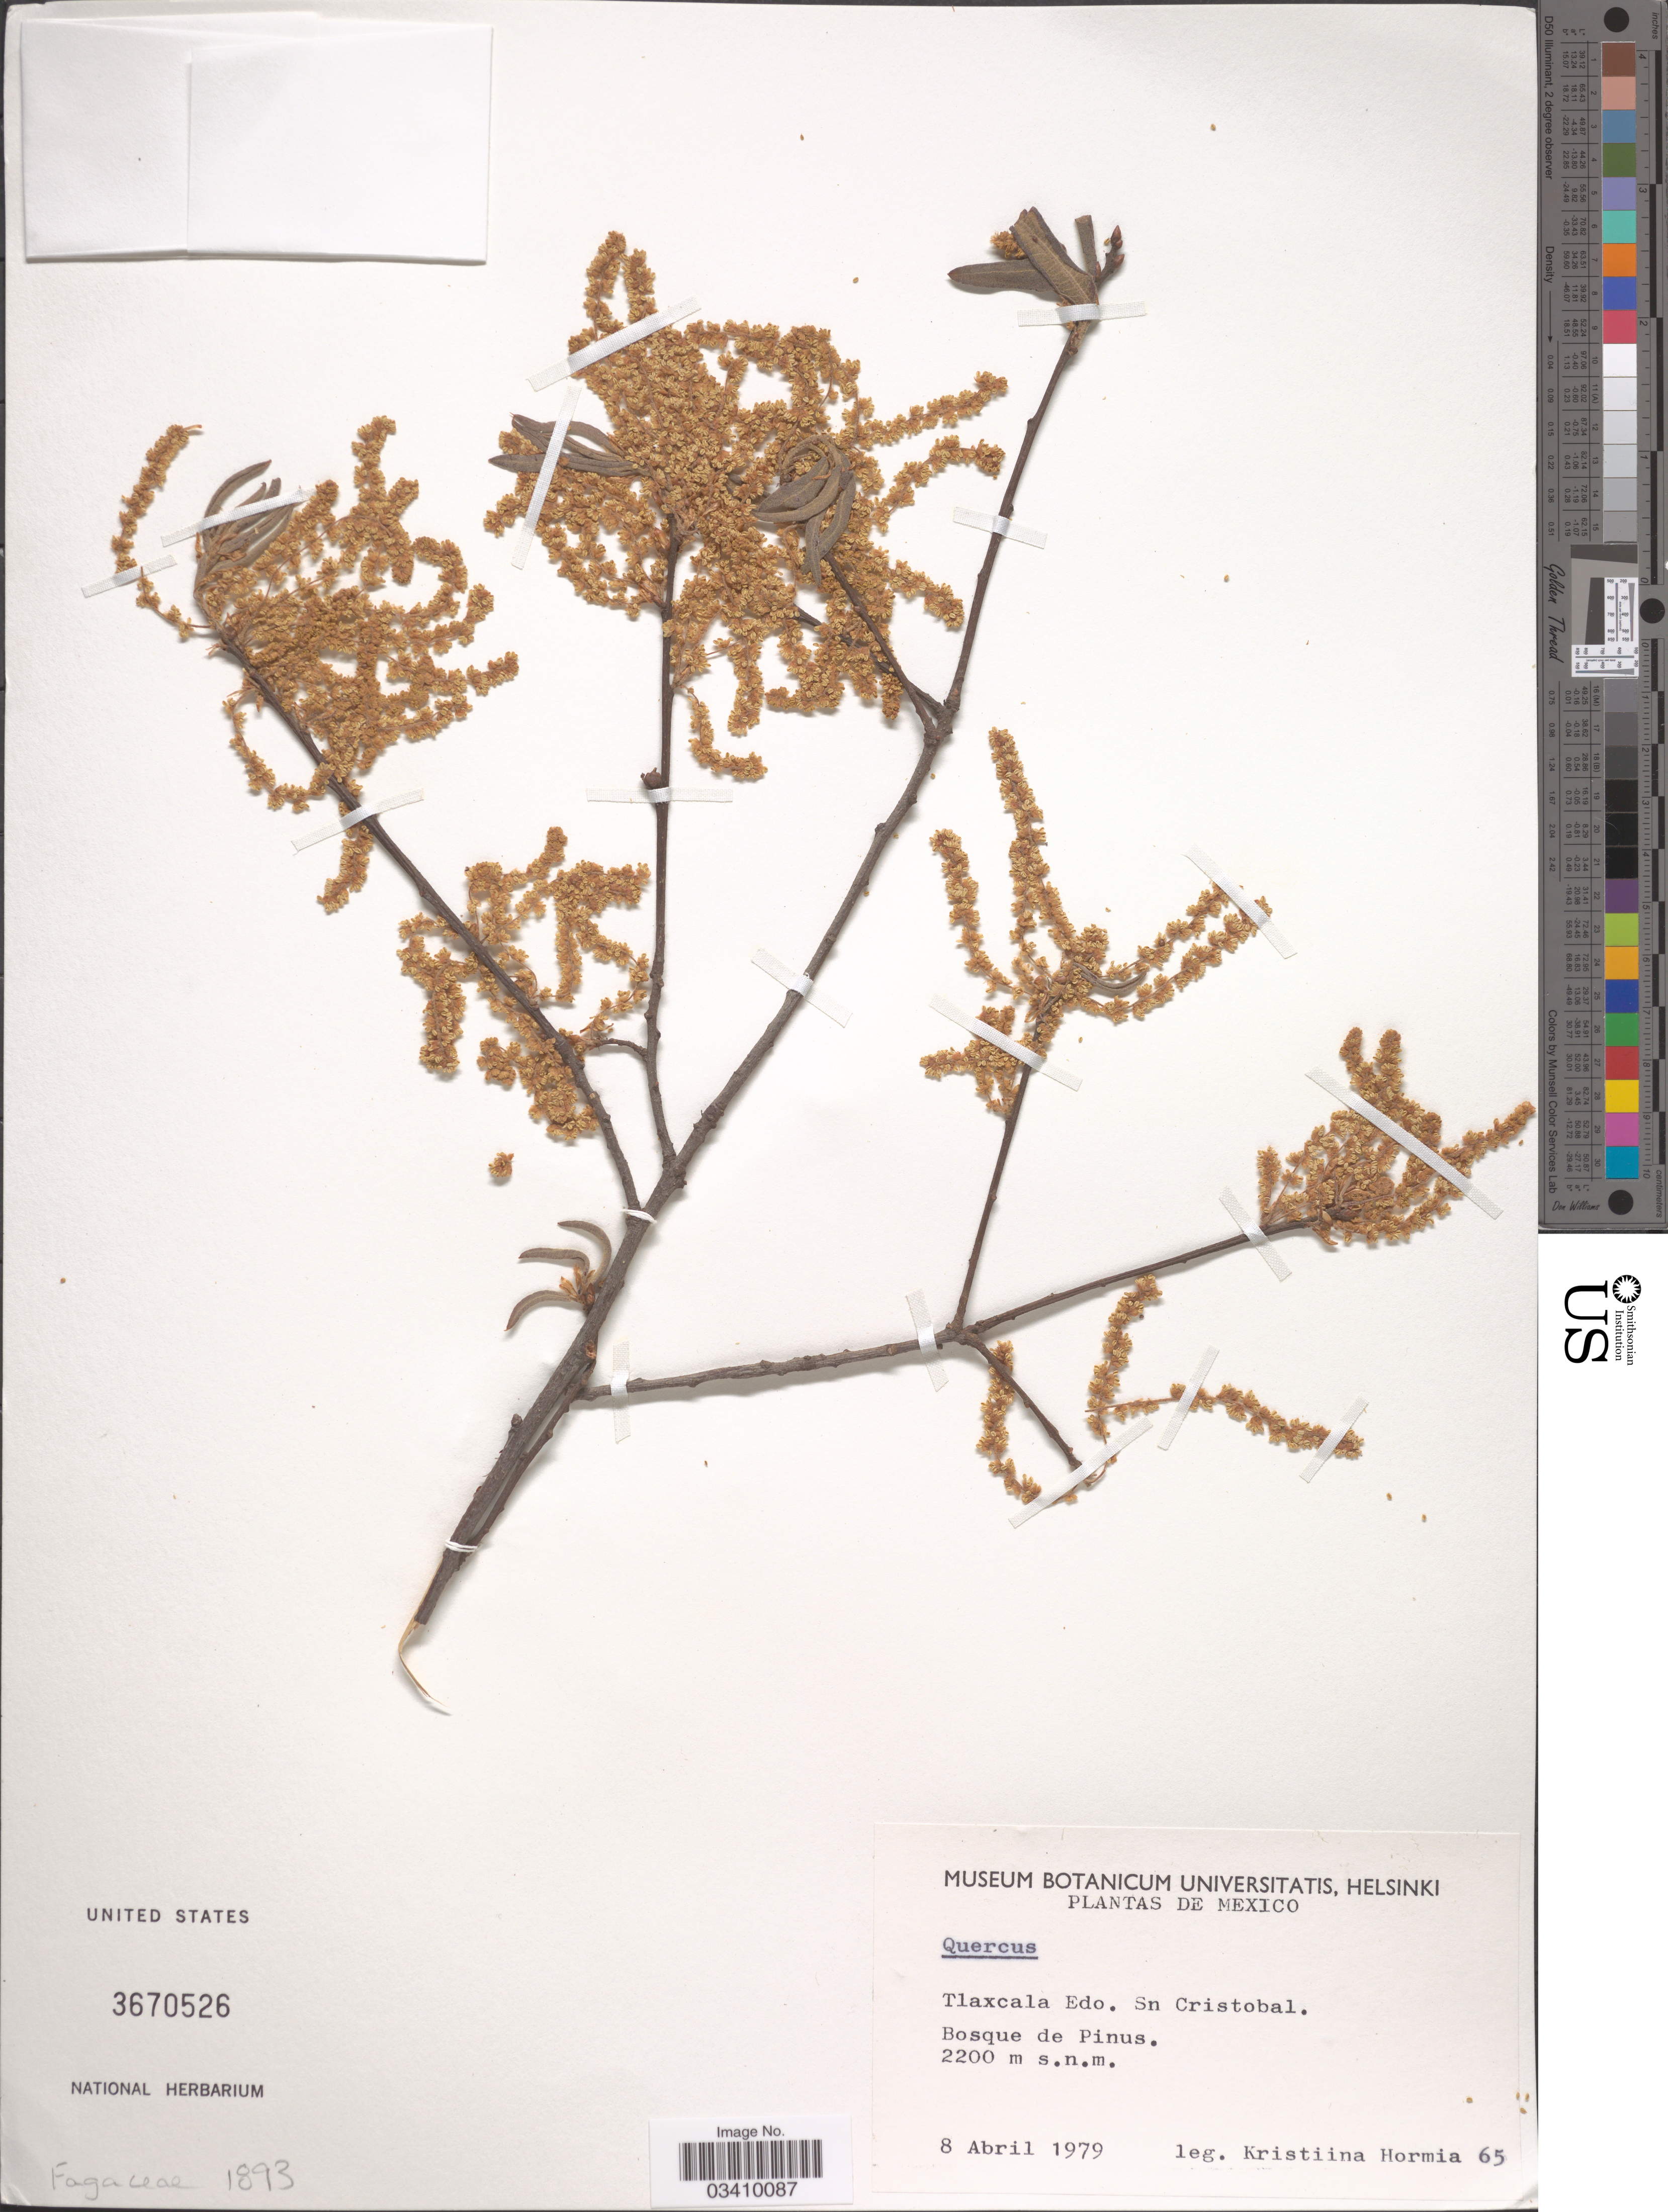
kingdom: Plantae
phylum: Tracheophyta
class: Magnoliopsida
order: Fagales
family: Fagaceae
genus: Quercus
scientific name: Quercus sp.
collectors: K. Hormia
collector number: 65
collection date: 1979-04-08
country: Mexico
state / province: Tlaxcala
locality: Sn Cristobal. Bosque de Pinus.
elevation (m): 2200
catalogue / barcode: US 3670526